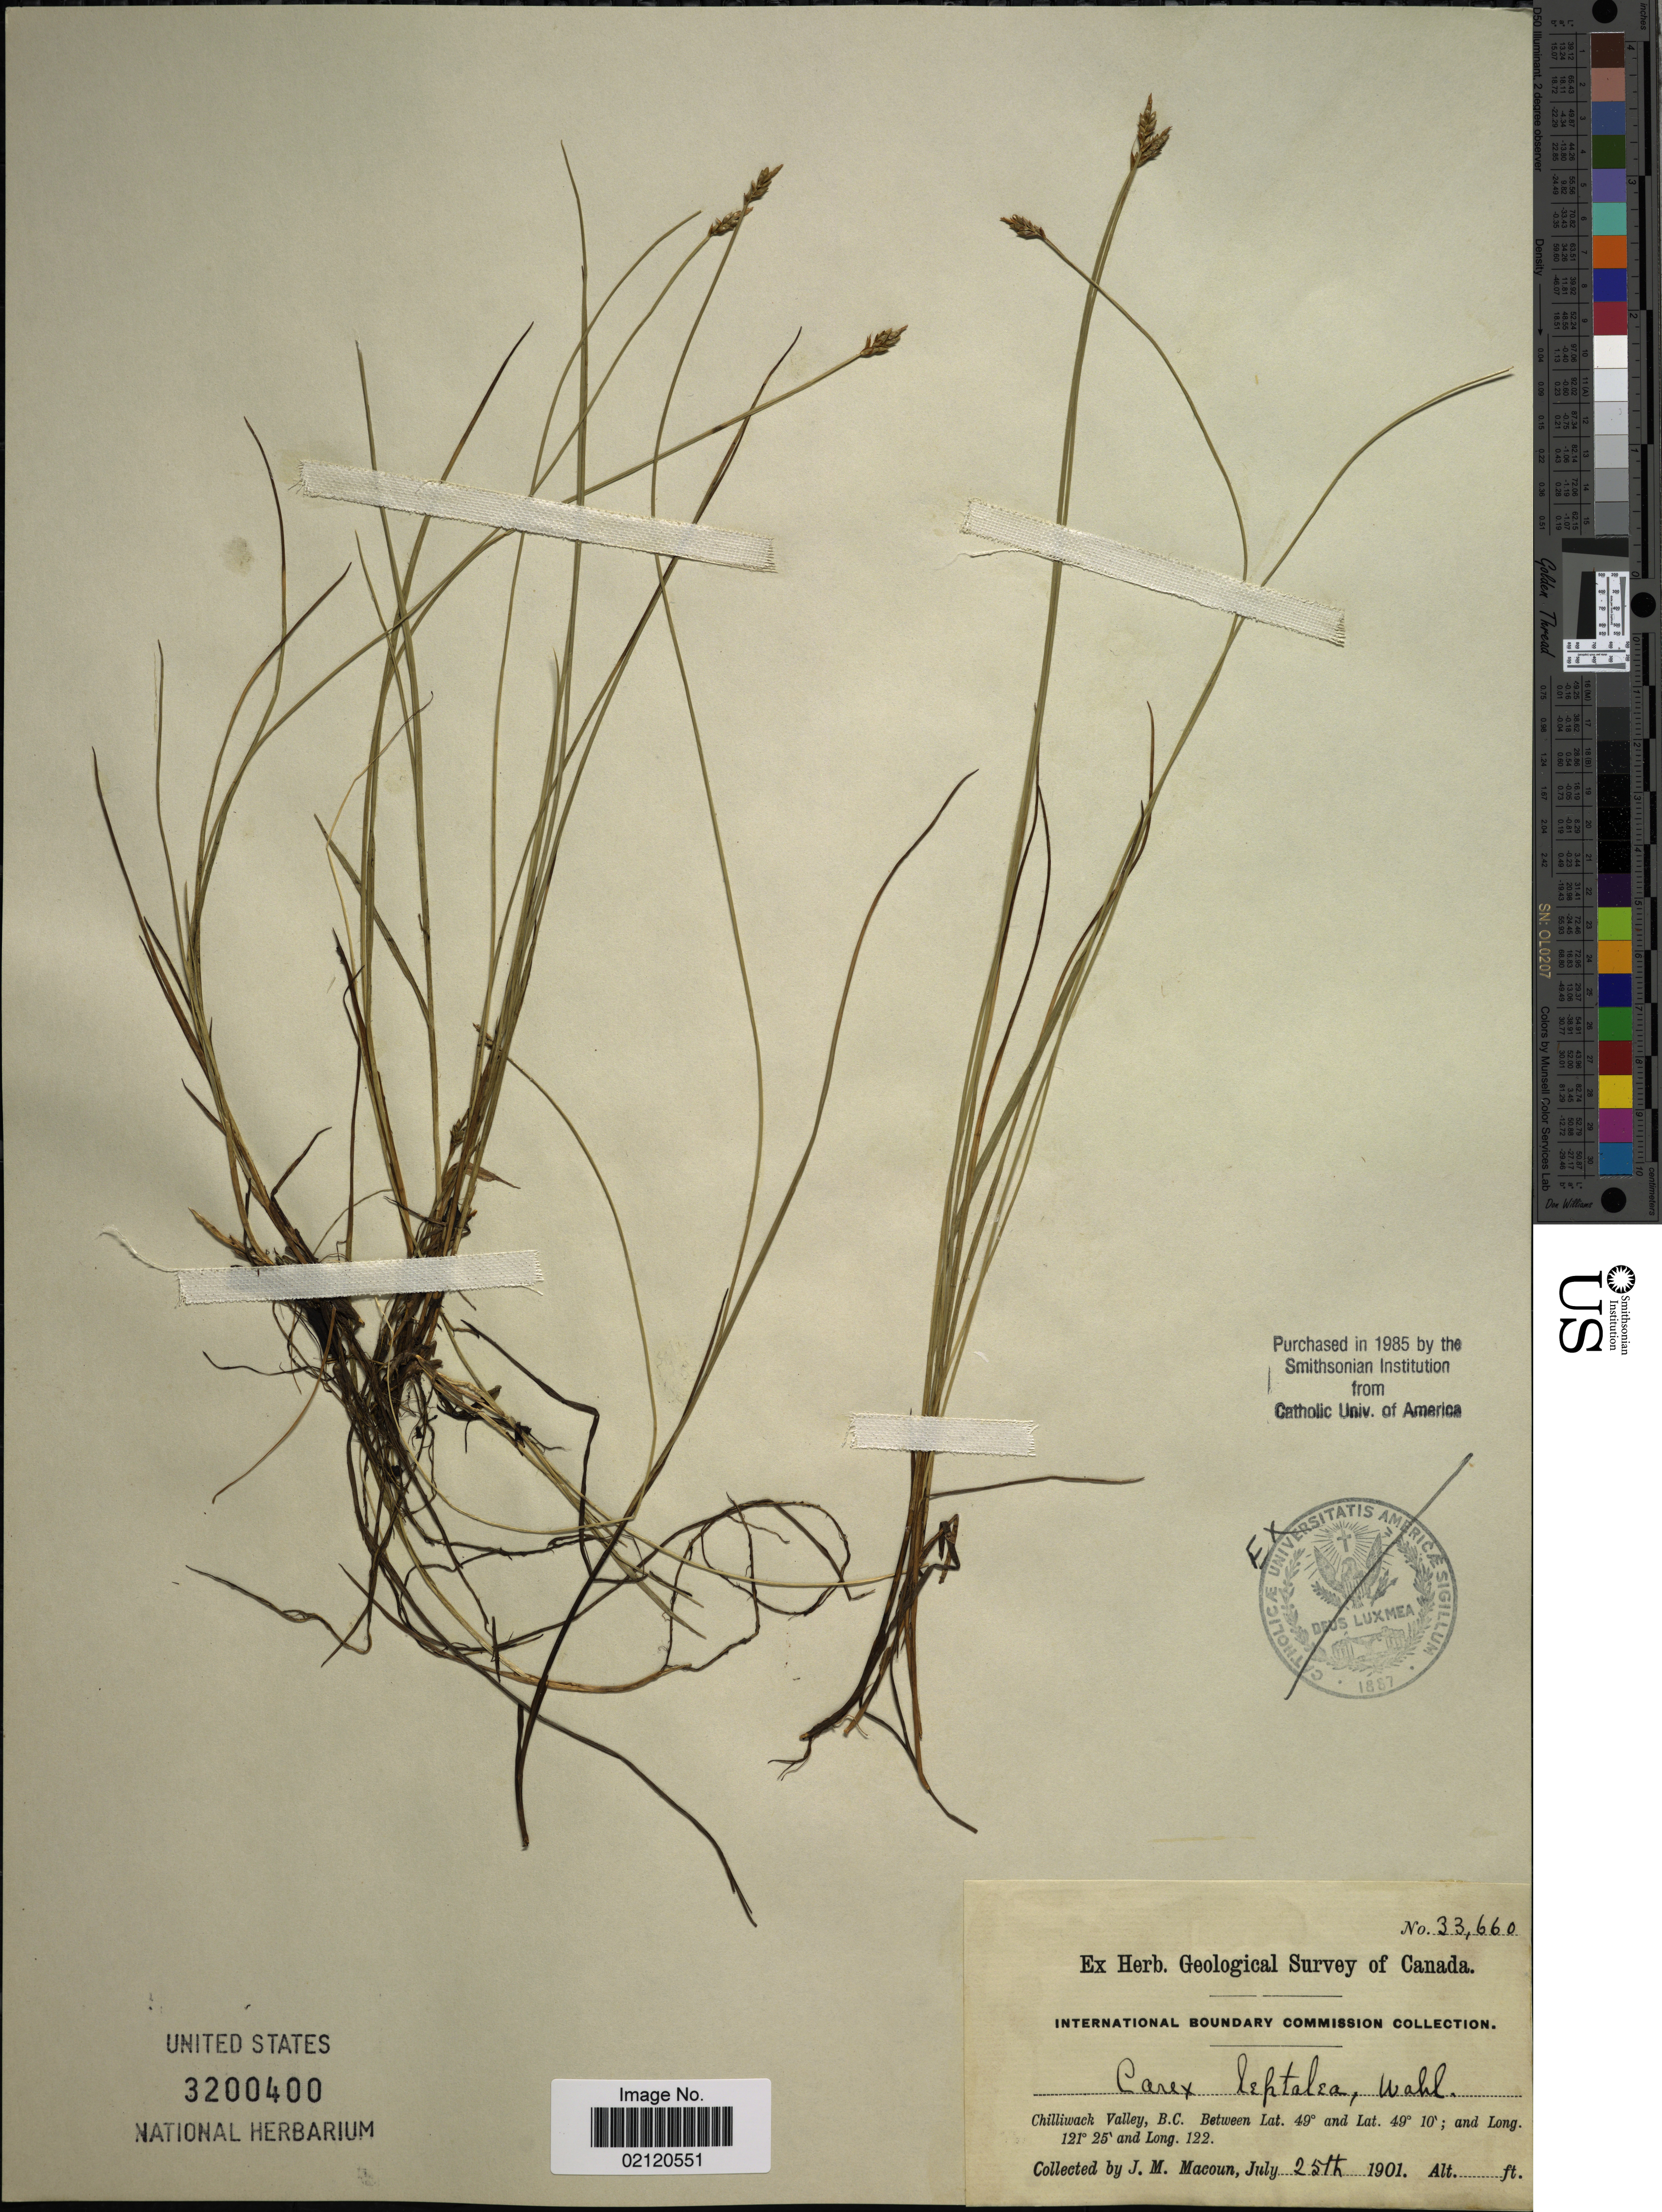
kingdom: Plantae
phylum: Tracheophyta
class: Liliopsida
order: Poales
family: Cyperaceae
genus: Carex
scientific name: Carex leptalea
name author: Wahlenb.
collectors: J. M. Macoun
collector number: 33660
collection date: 1901-07-25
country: Canada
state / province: British Columbia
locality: Chilliwack Valley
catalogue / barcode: US 3200400